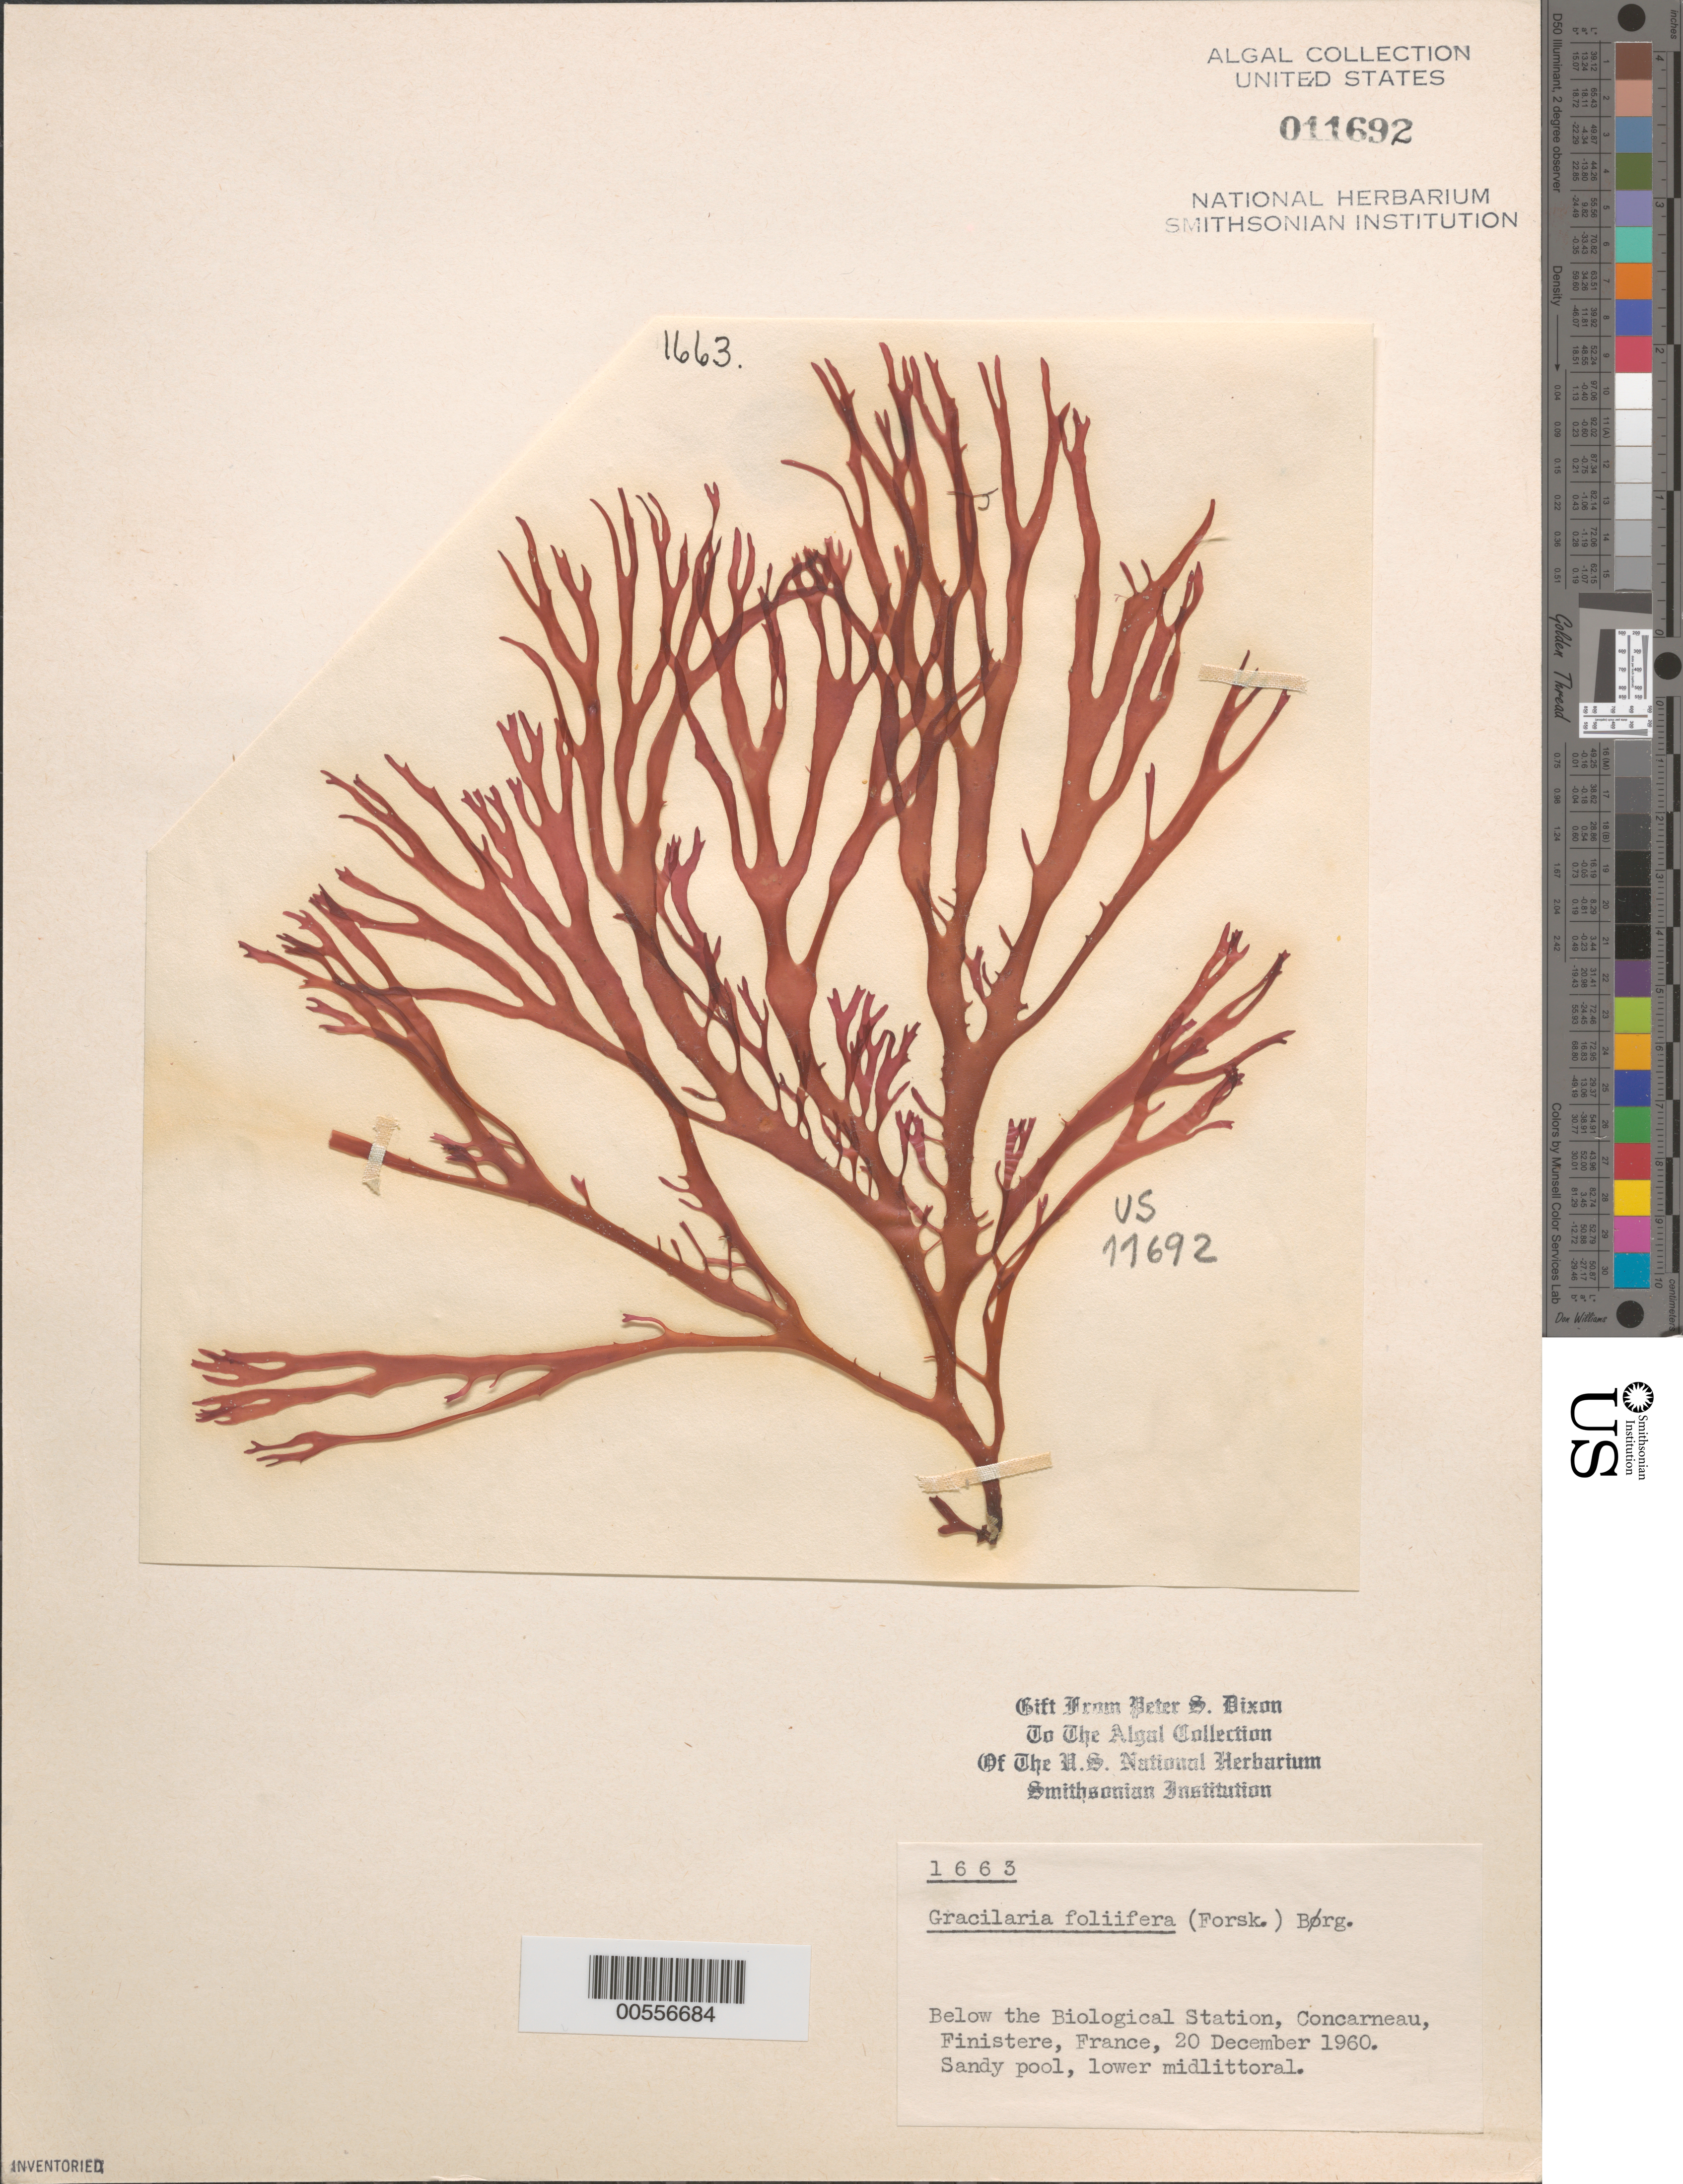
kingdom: Plantae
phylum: Rhodophyta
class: Florideophyceae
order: Gracilariales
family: Gracilariaceae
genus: Gracilaria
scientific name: Gracilaria foliifera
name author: (Forssk.) Børgesen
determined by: Dixon, P. S.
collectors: P. S. Dixon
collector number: PSD 1663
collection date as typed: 20 Dec 1960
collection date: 1960-12-20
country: France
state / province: Bretagne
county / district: Finistère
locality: Concarneau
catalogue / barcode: US 11692